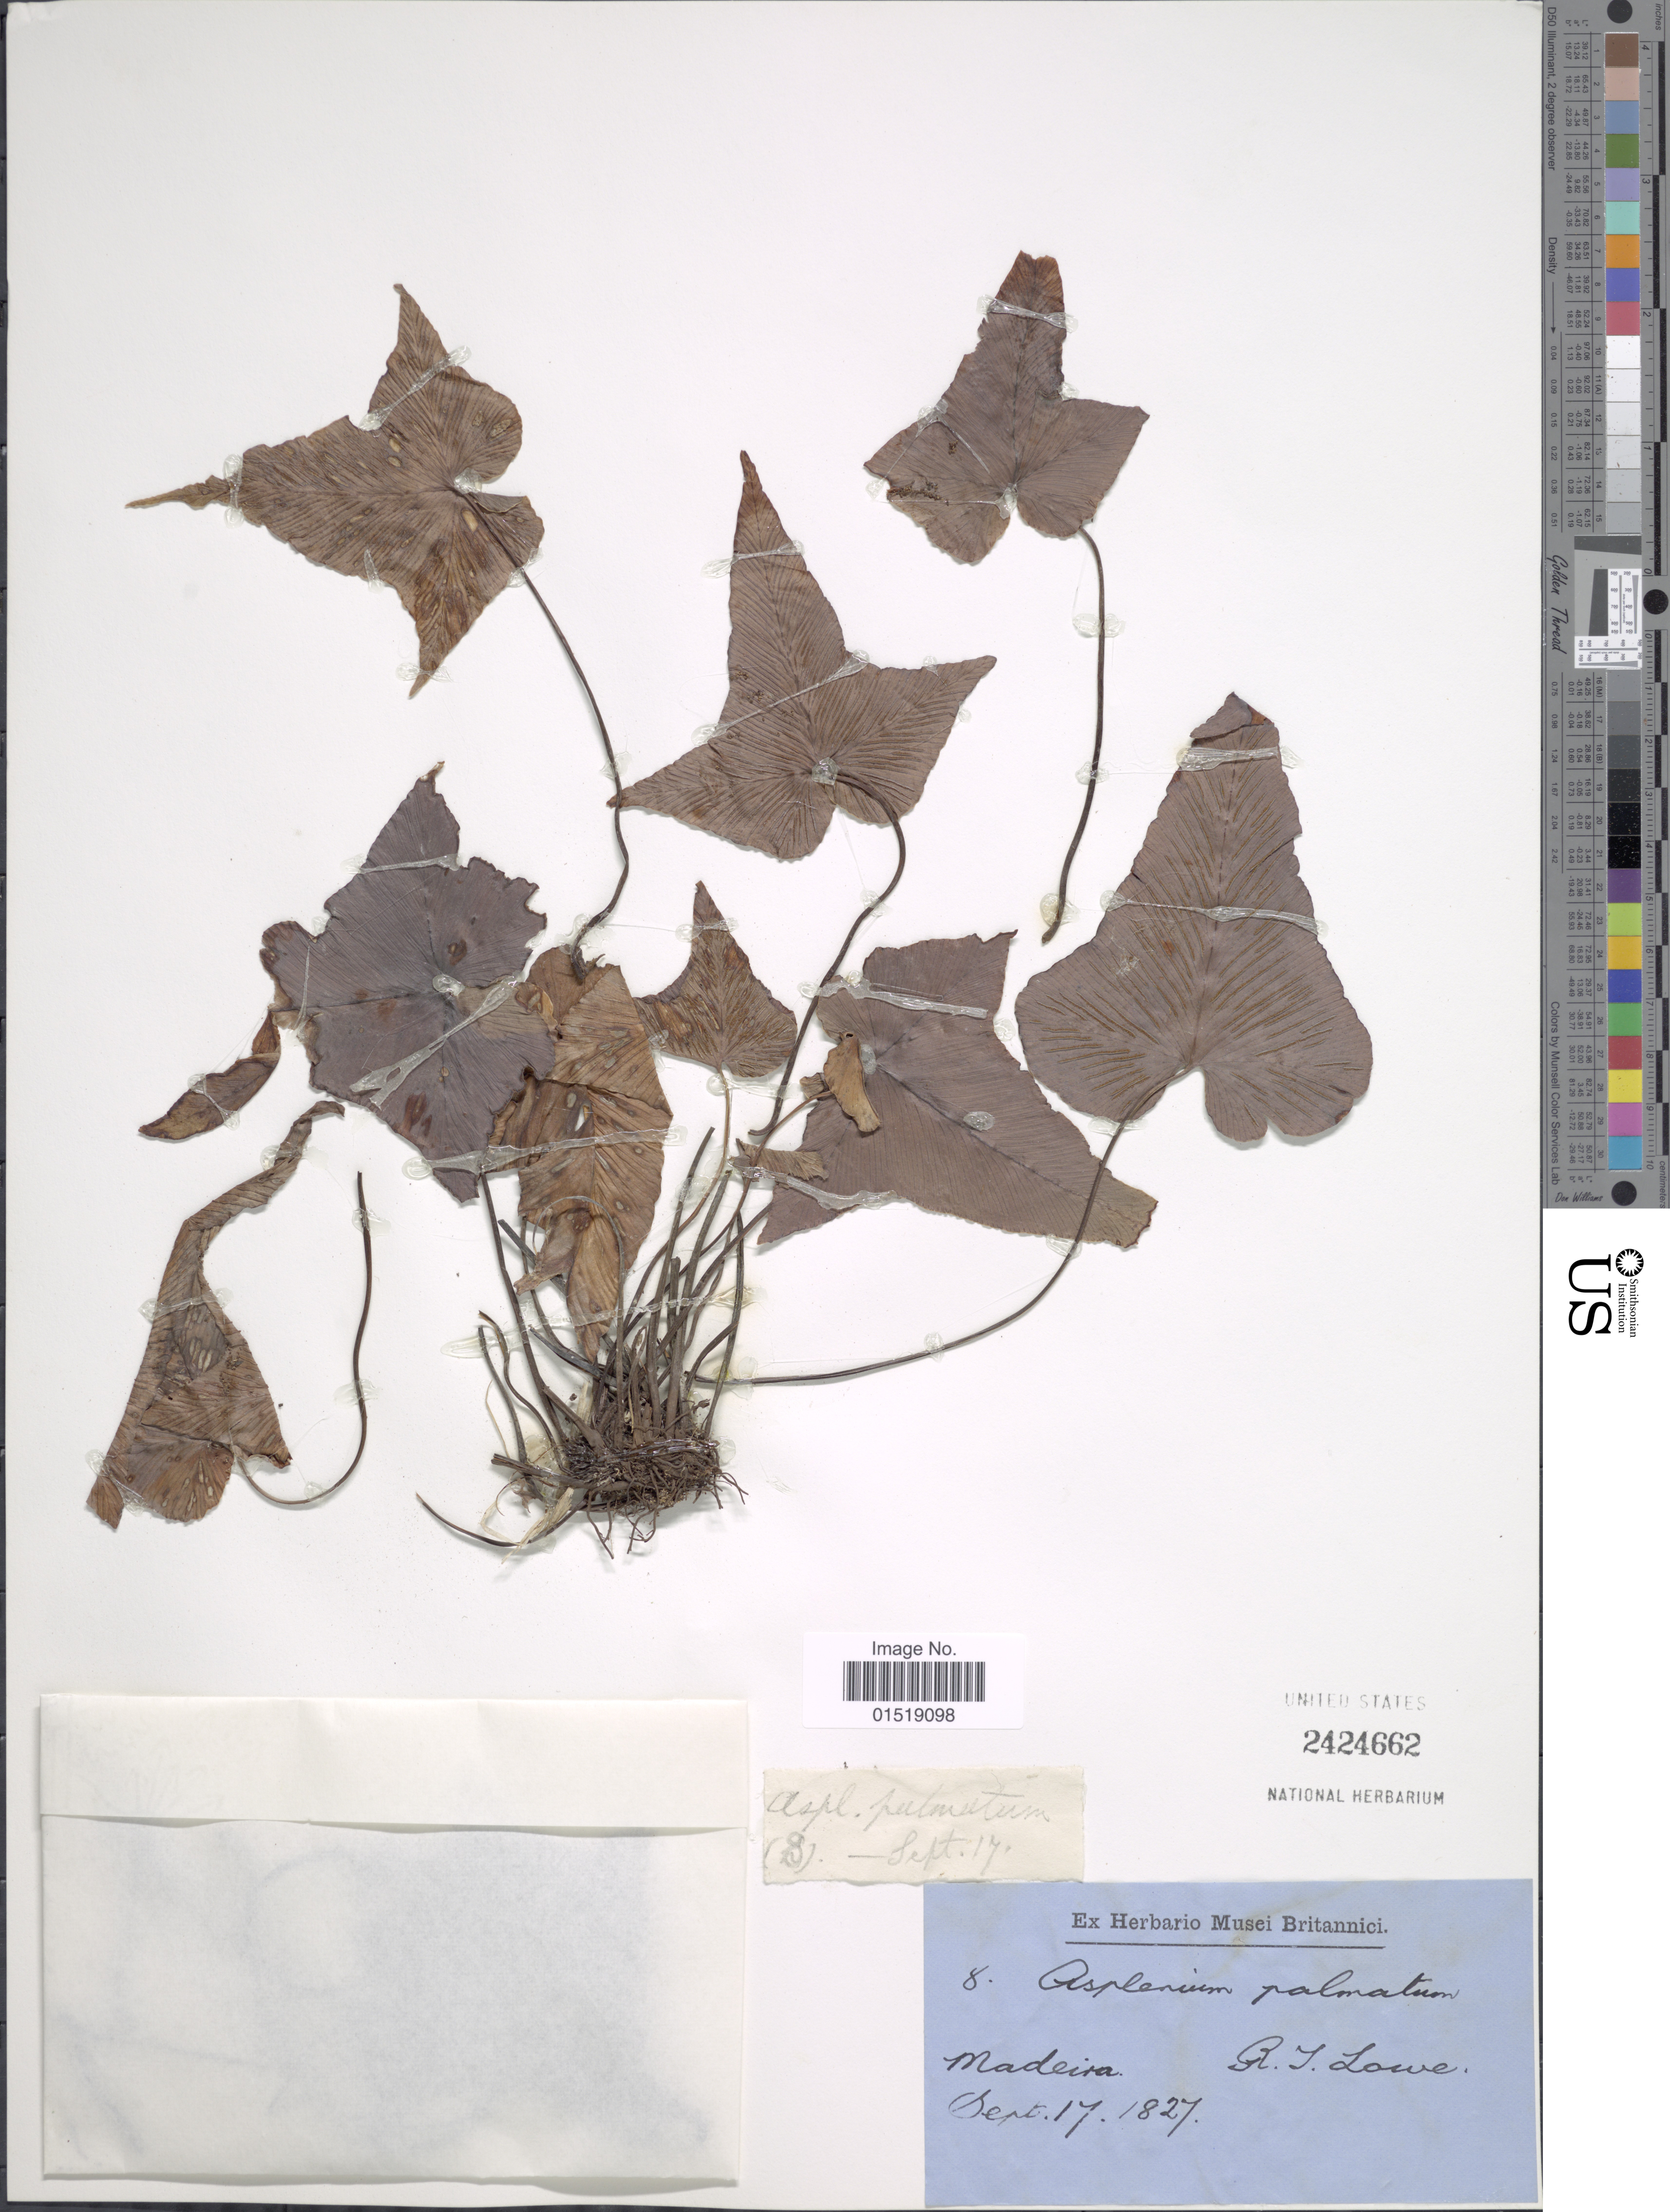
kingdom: Plantae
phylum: Tracheophyta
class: Polypodiopsida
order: Polypodiales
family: Aspleniaceae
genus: Asplenium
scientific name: Asplenium hemionitis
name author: L.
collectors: R. T. Lowe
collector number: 8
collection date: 1827-09-17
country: Portugal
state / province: Madeira (Aut. Reg.)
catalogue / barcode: US 2424662